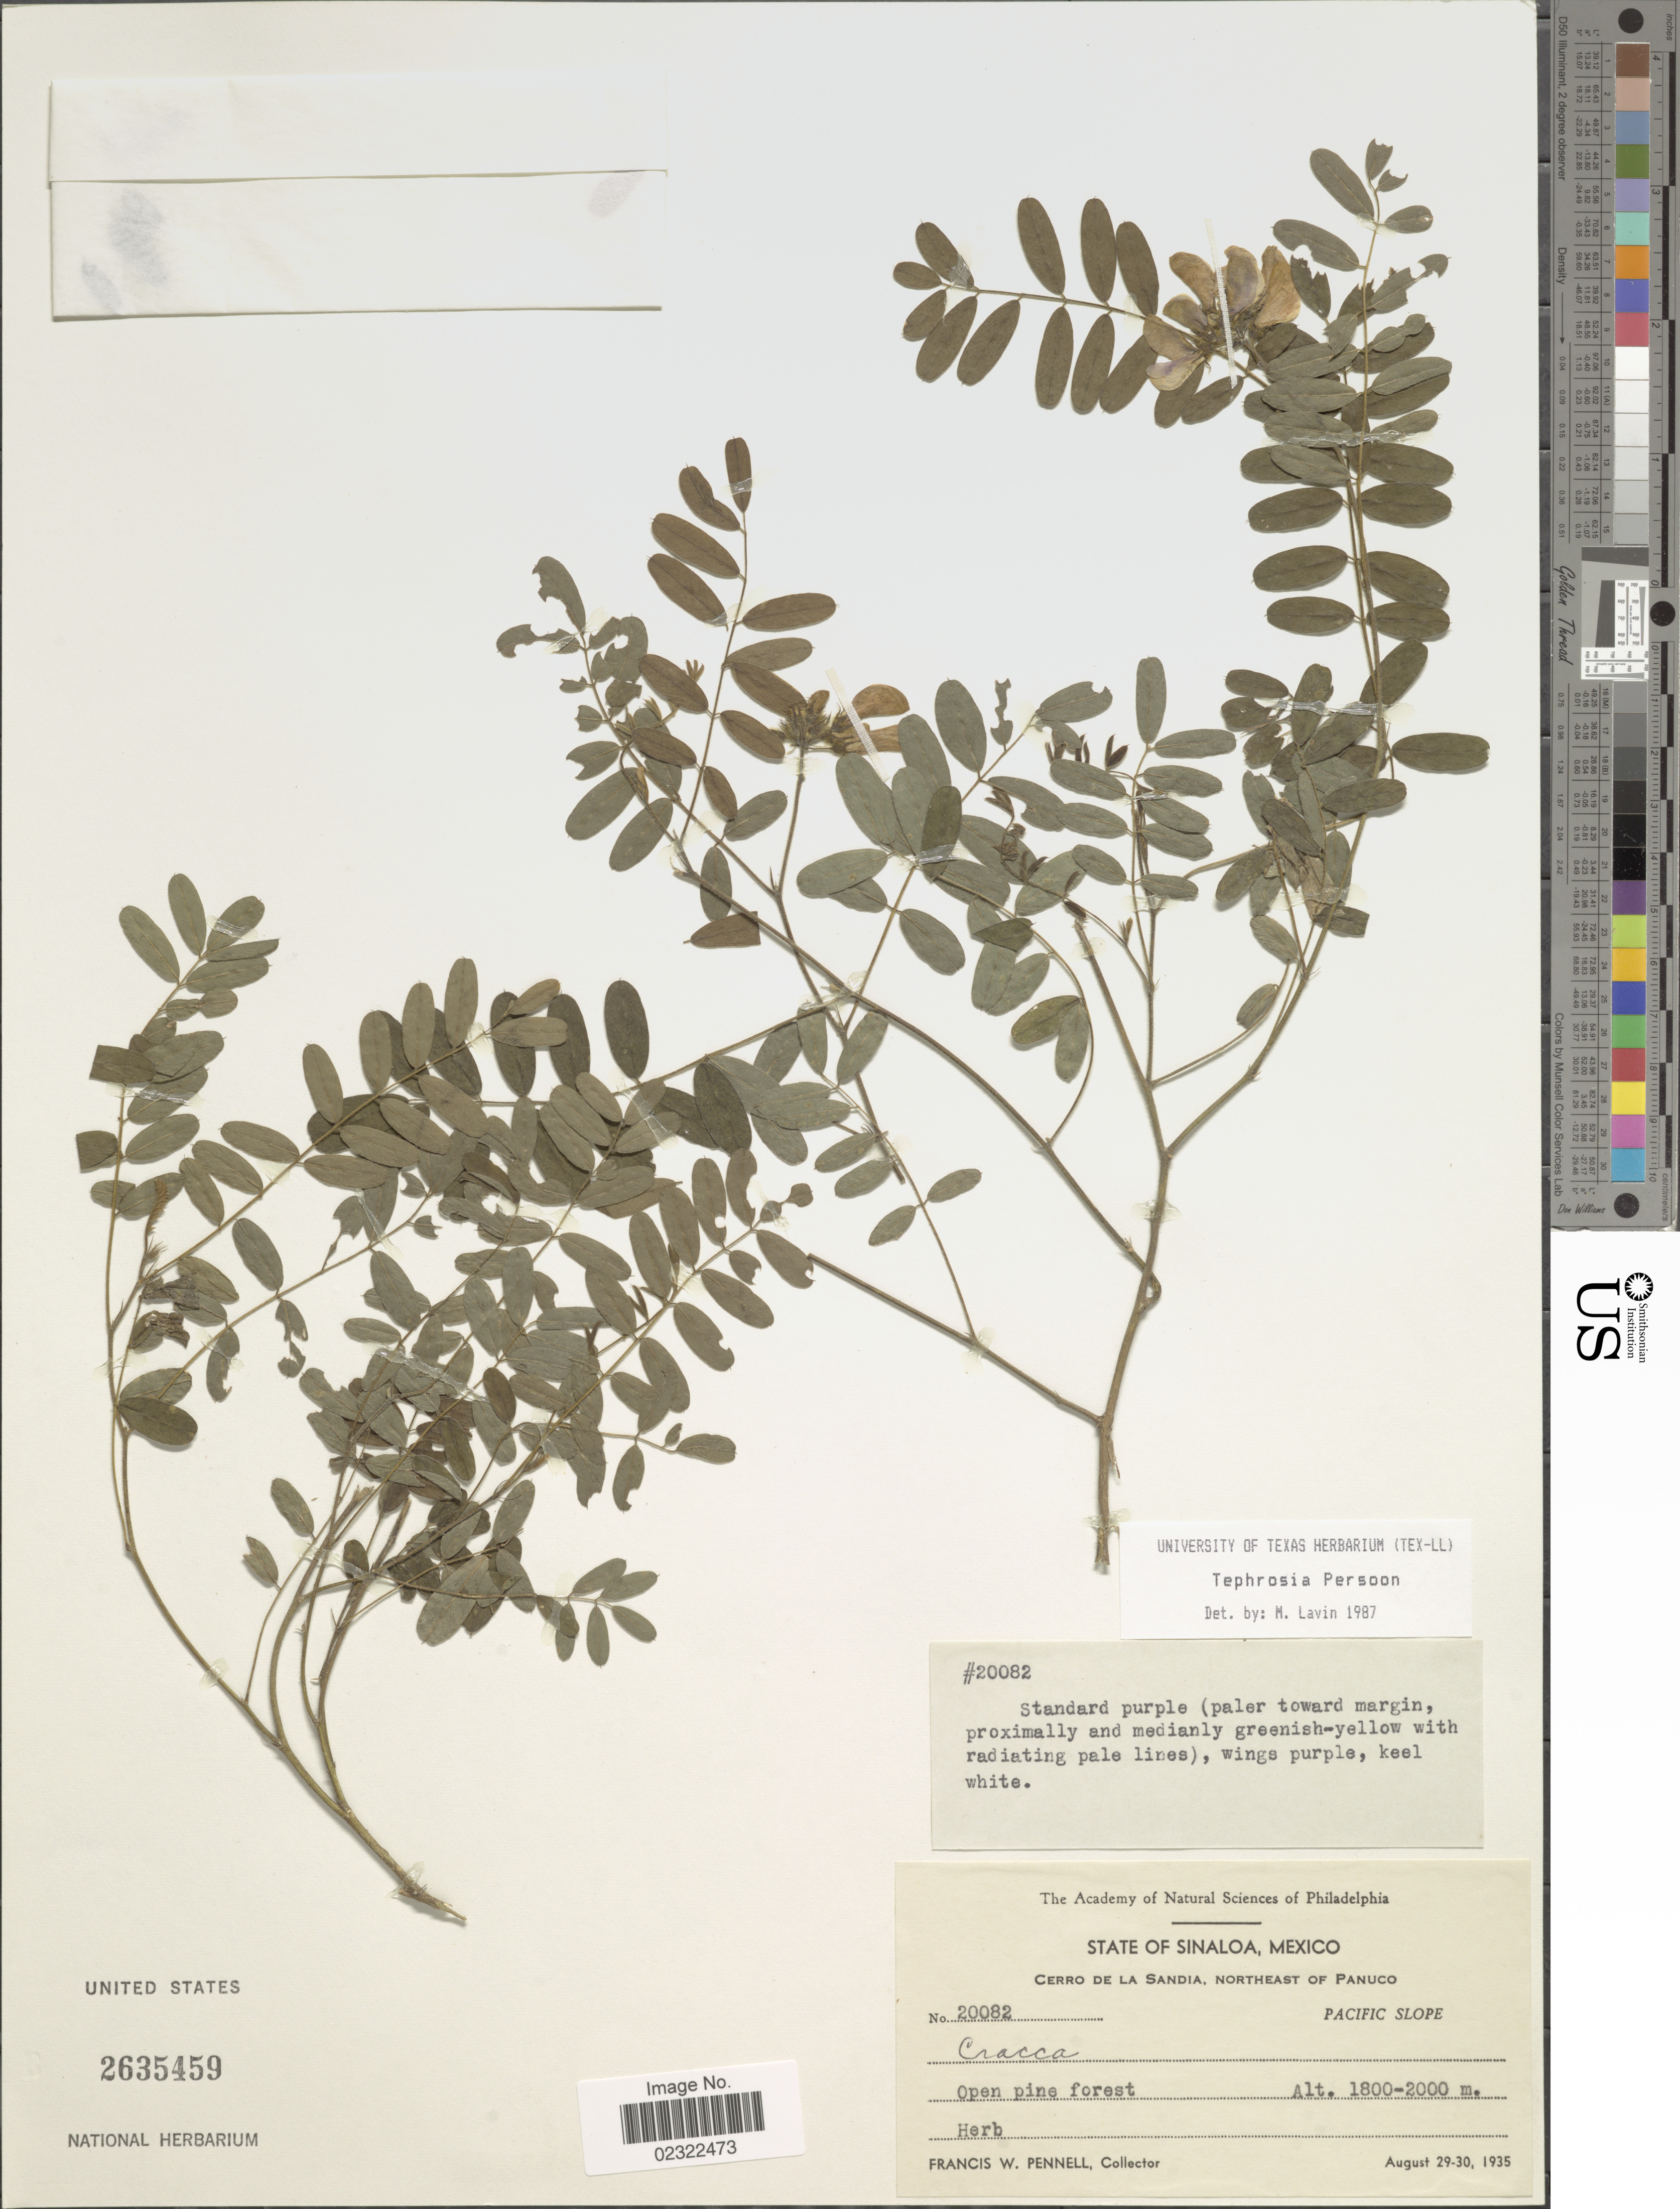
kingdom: Plantae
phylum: Tracheophyta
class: Magnoliopsida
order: Fabales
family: Fabaceae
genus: Tephrosia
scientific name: Tephrosia sp.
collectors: F. W. Pennell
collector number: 20082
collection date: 1935-08-29/1935-08-30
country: Mexico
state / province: Sinaloa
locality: State of Sinaloa, Mexico. Open pine forest. Pacific Slope. Cerro de la Sandia, Northeast of Panuco.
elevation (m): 1800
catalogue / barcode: US 2635459